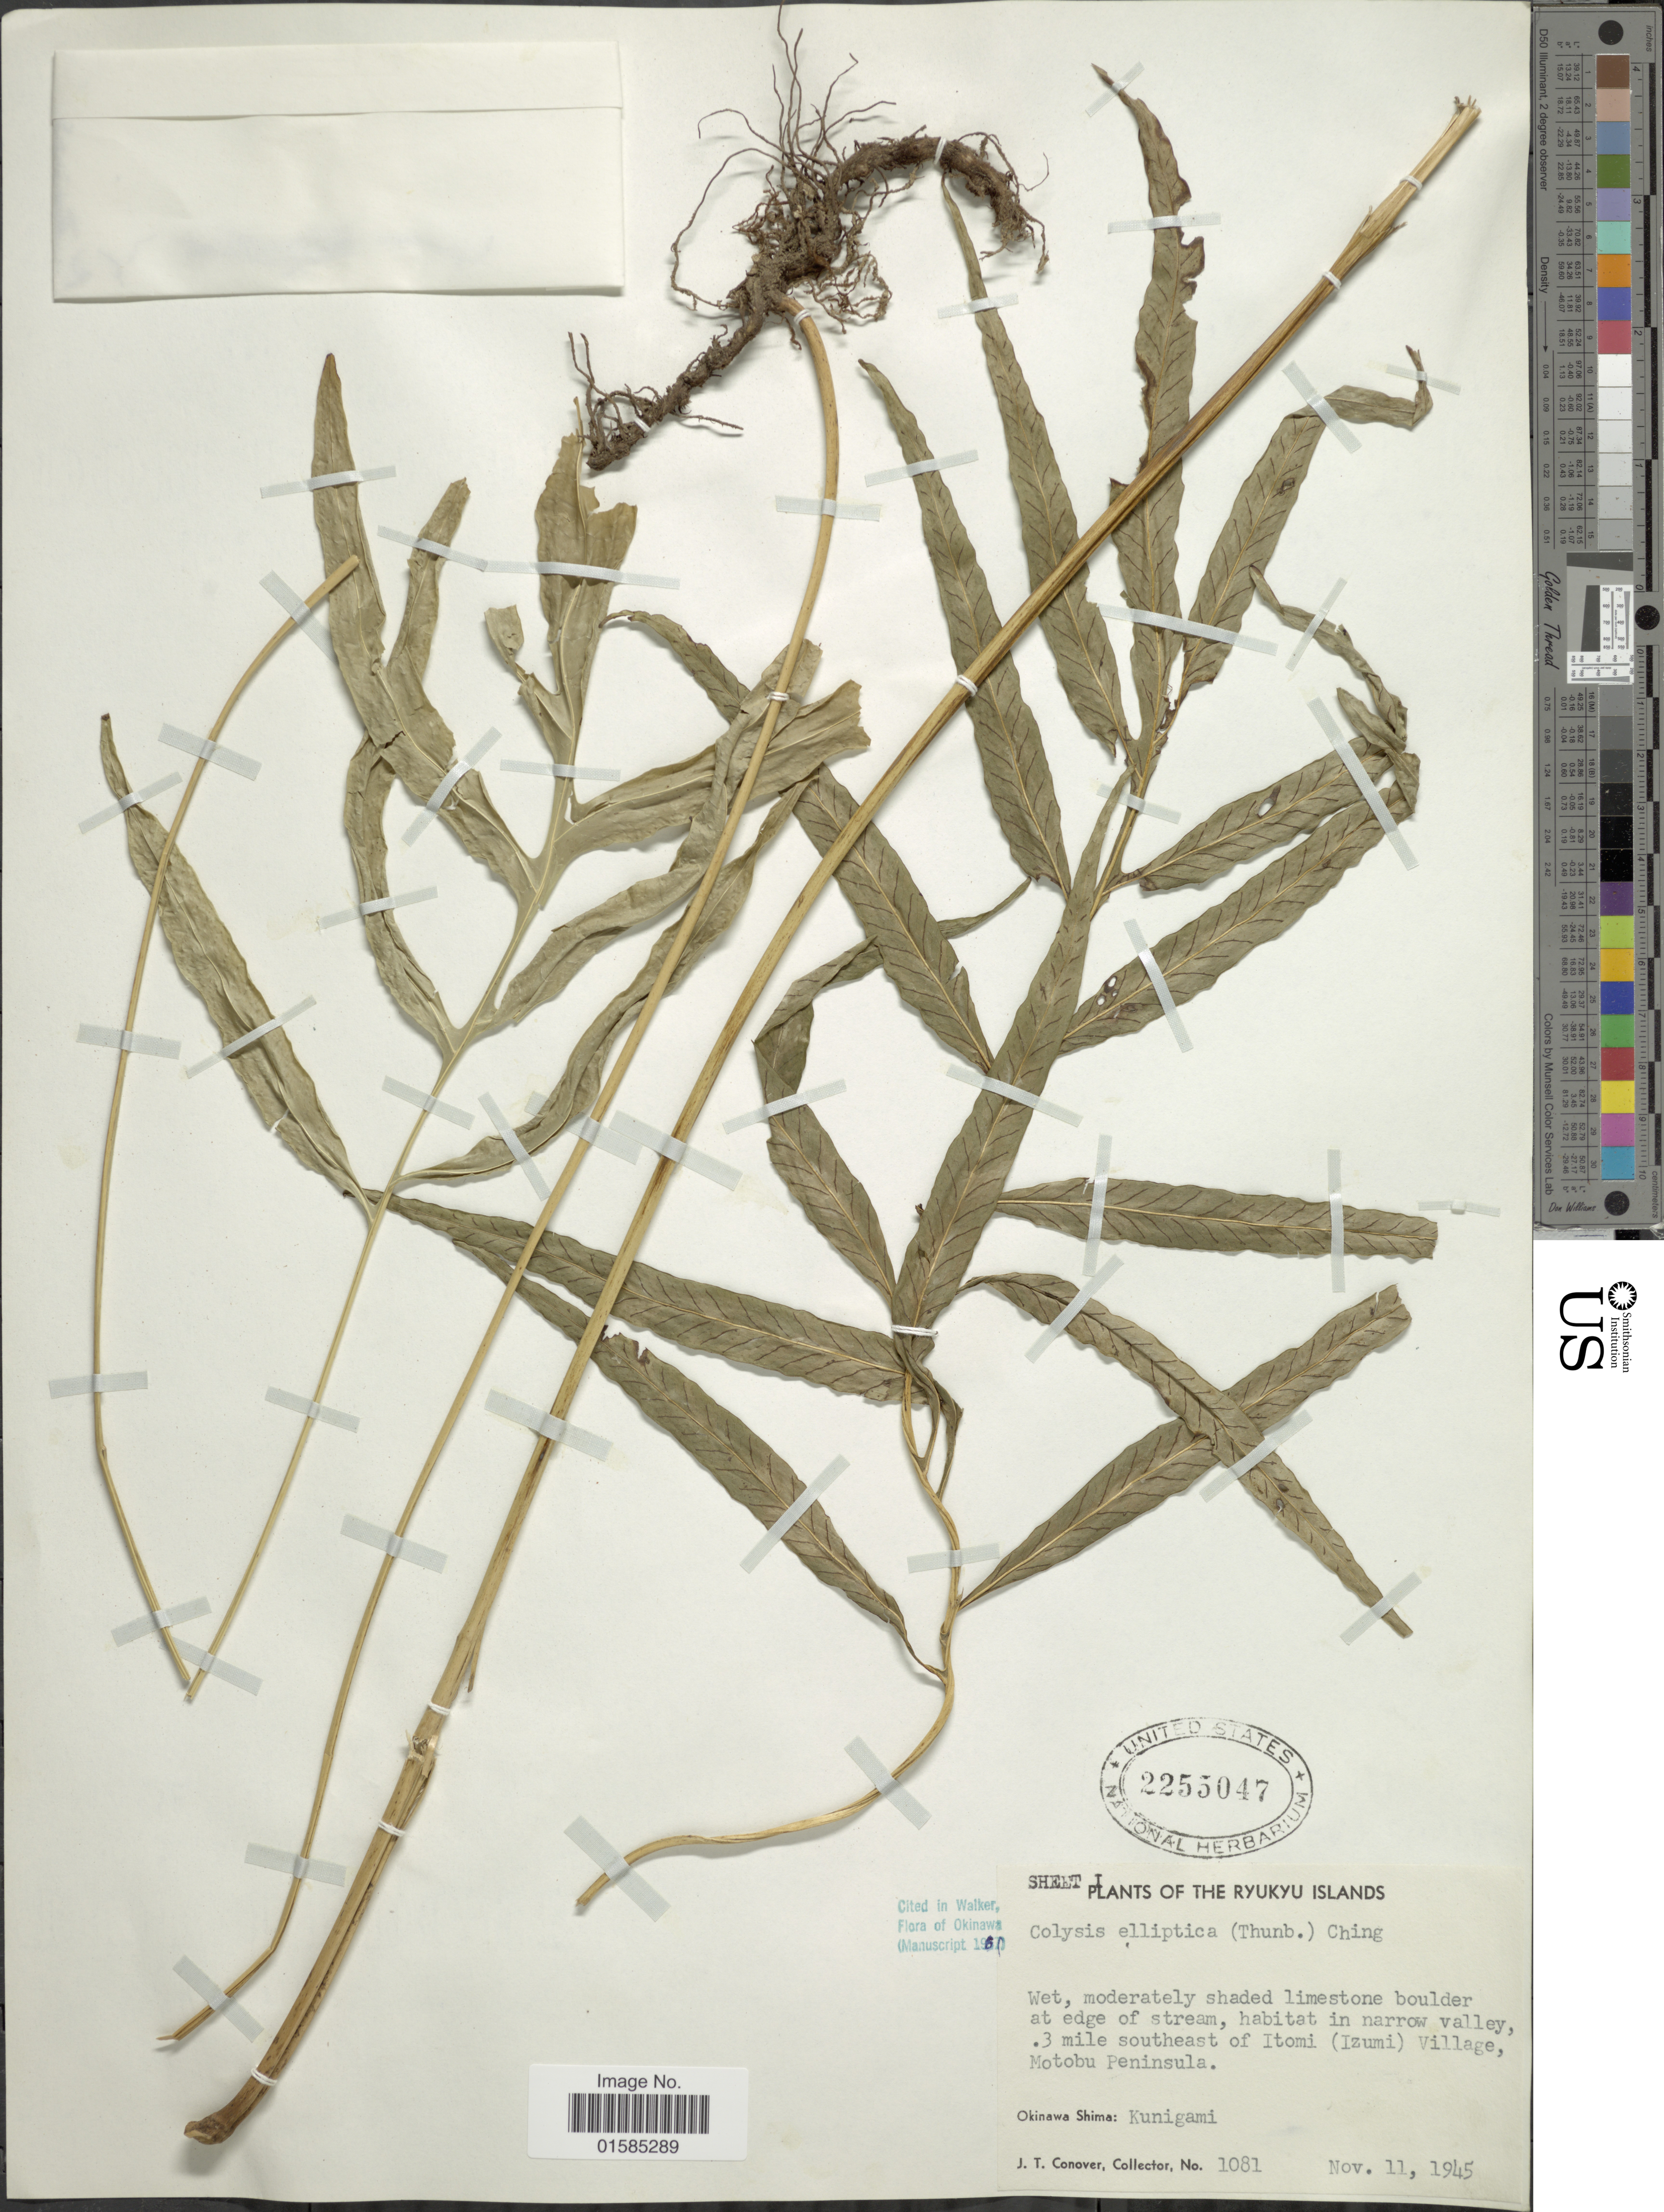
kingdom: Plantae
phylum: Tracheophyta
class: Polypodiopsida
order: Polypodiales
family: Polypodiaceae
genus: Leptochilus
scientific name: Leptochilus ellipticus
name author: (Thunb.) Noot.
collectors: J. T. Conover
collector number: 1081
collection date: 1945-11-11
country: Japan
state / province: Okinawa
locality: Ryukyu Islands, .3 mile southeast of Itomi (izumi) Village, Motobu Peninsula, Okinawa Shima: Kunigami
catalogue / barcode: US 2255047